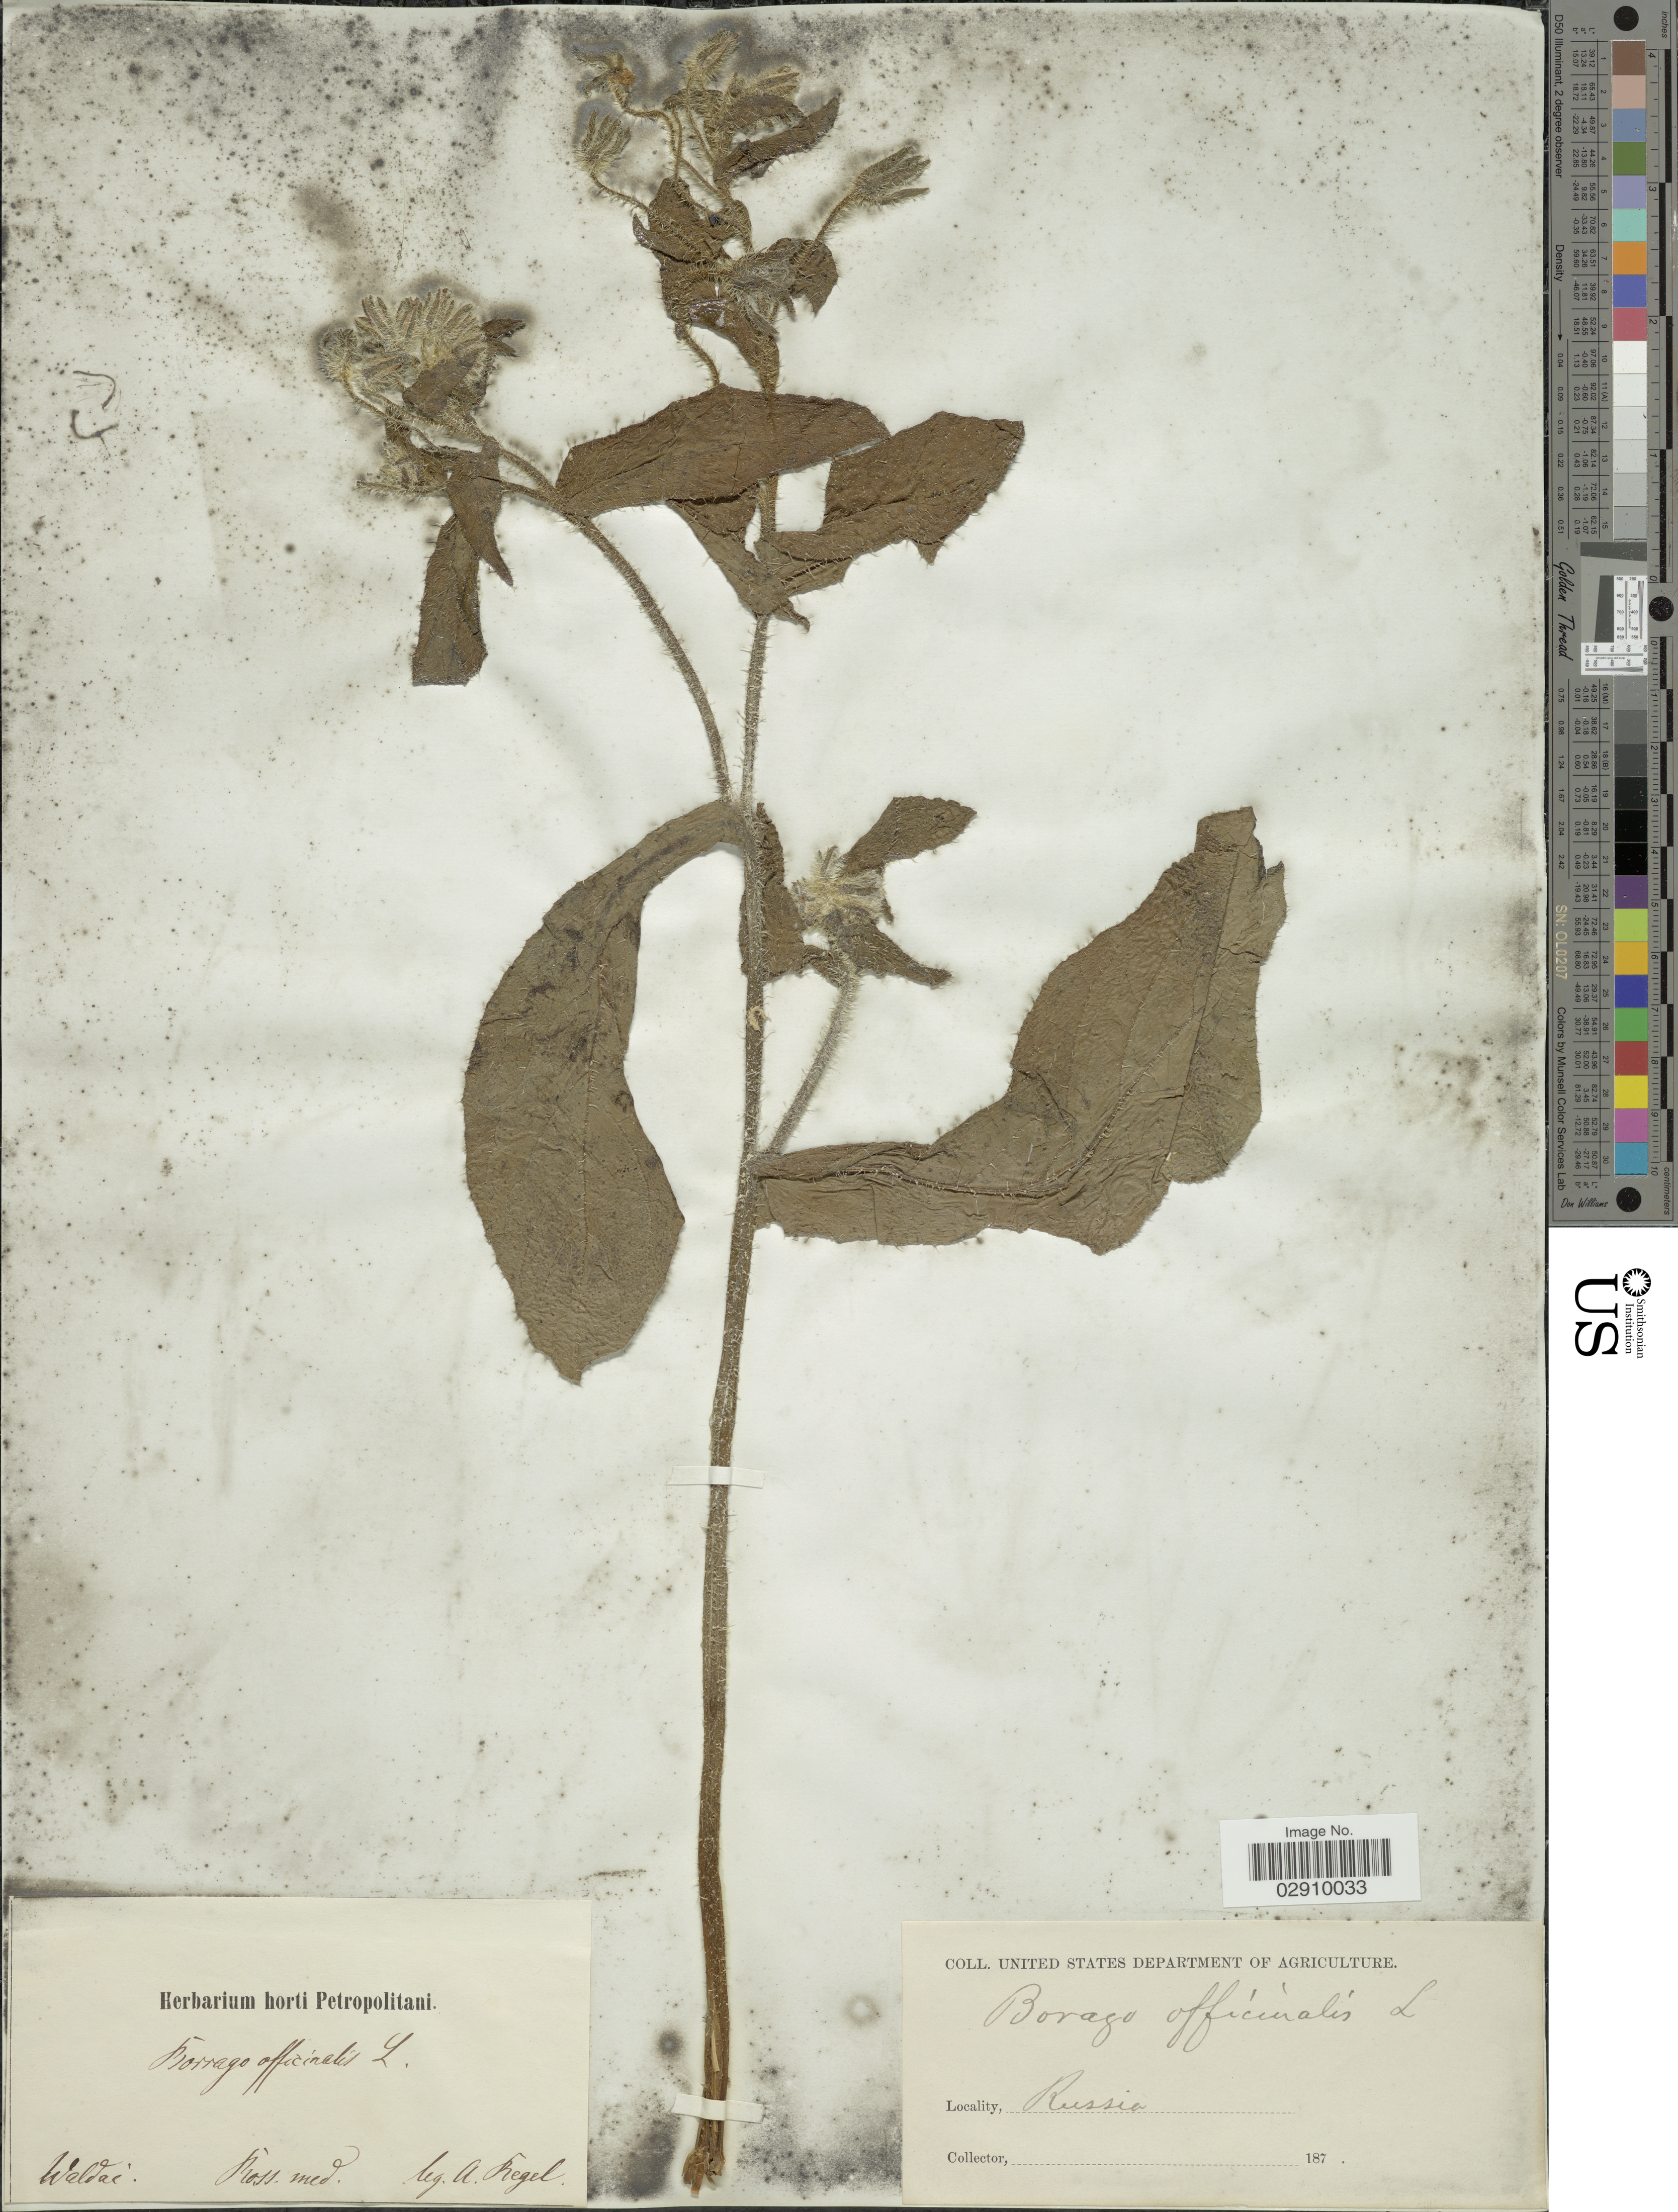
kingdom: Plantae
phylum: Tracheophyta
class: Magnoliopsida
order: Boraginales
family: Boraginaceae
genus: Borago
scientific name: Borago officinalis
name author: L.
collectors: A. Regel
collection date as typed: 187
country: Russian Federation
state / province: Novgorod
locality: Waldai, Ross. med.